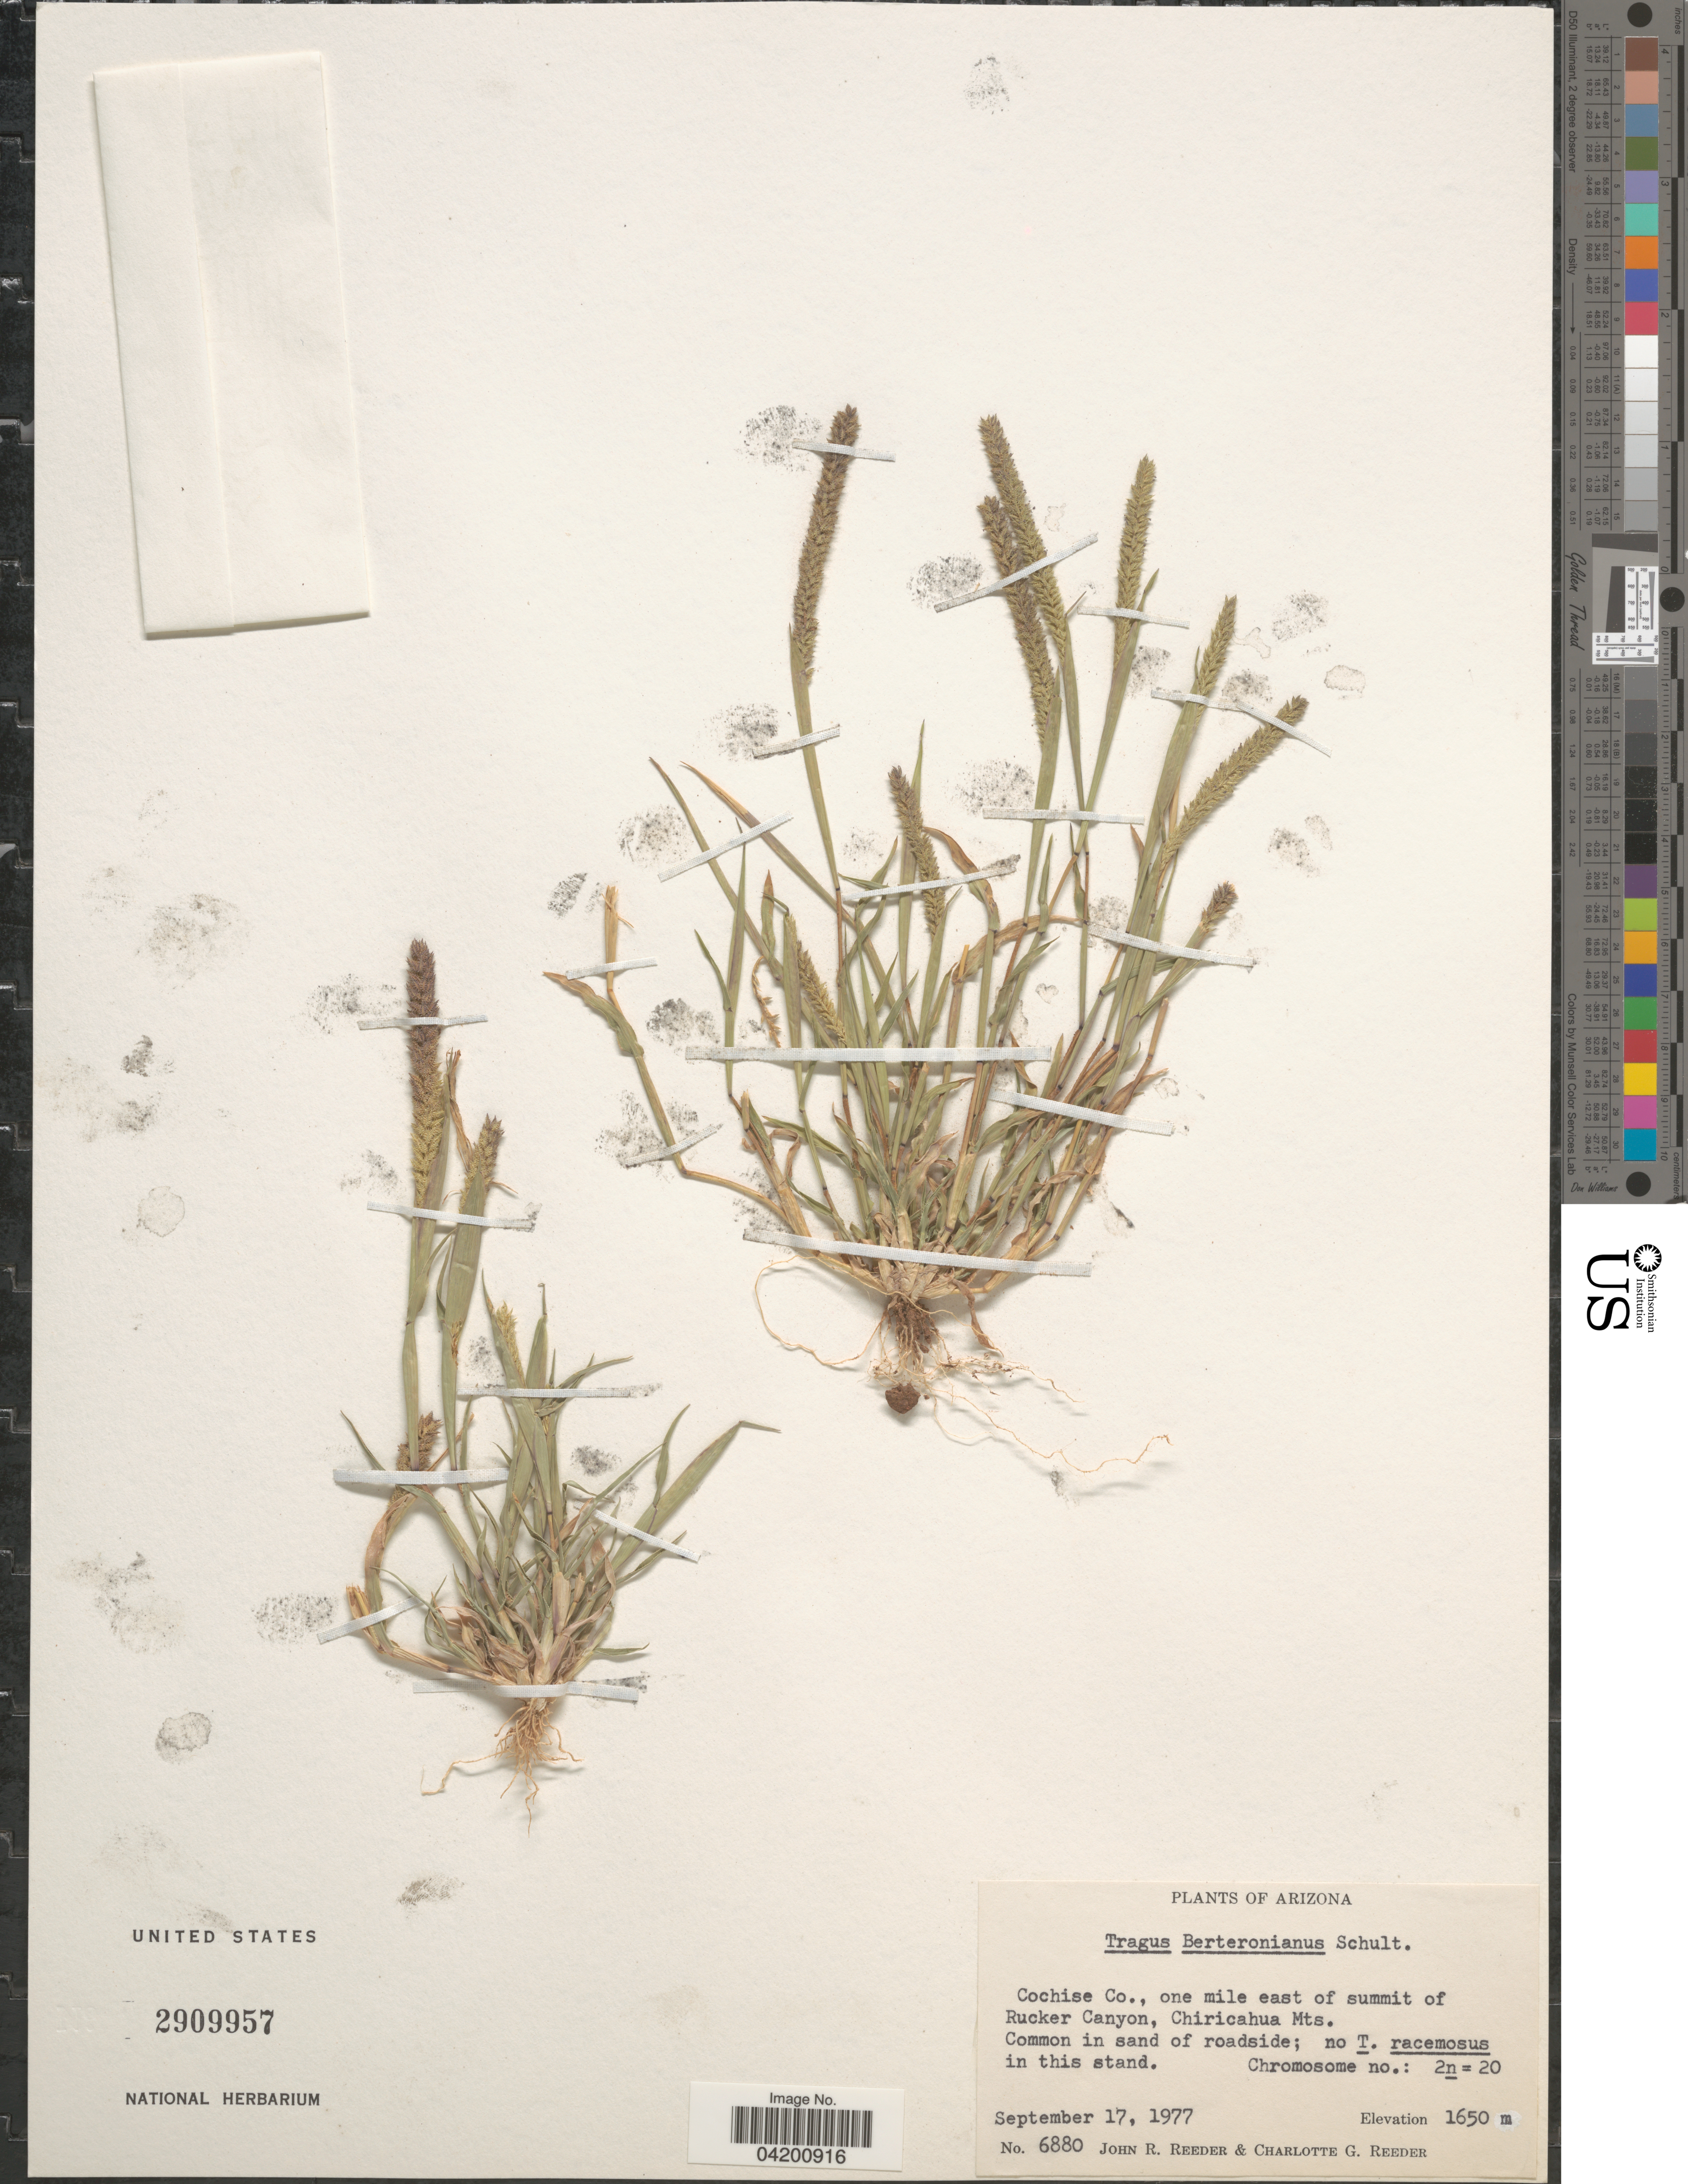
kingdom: Plantae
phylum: Tracheophyta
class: Liliopsida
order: Poales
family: Poaceae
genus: Tragus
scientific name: Tragus berteronianus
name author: Schult.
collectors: J. R. Reeder & C. G. Reeder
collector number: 6880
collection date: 1977-09-17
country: United States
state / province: Arizona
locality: Cochise Co., one mile east of summit of Rucker Canyon, Chiricahua Mts. Common in sand of roadside.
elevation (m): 1650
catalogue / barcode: US 2909957